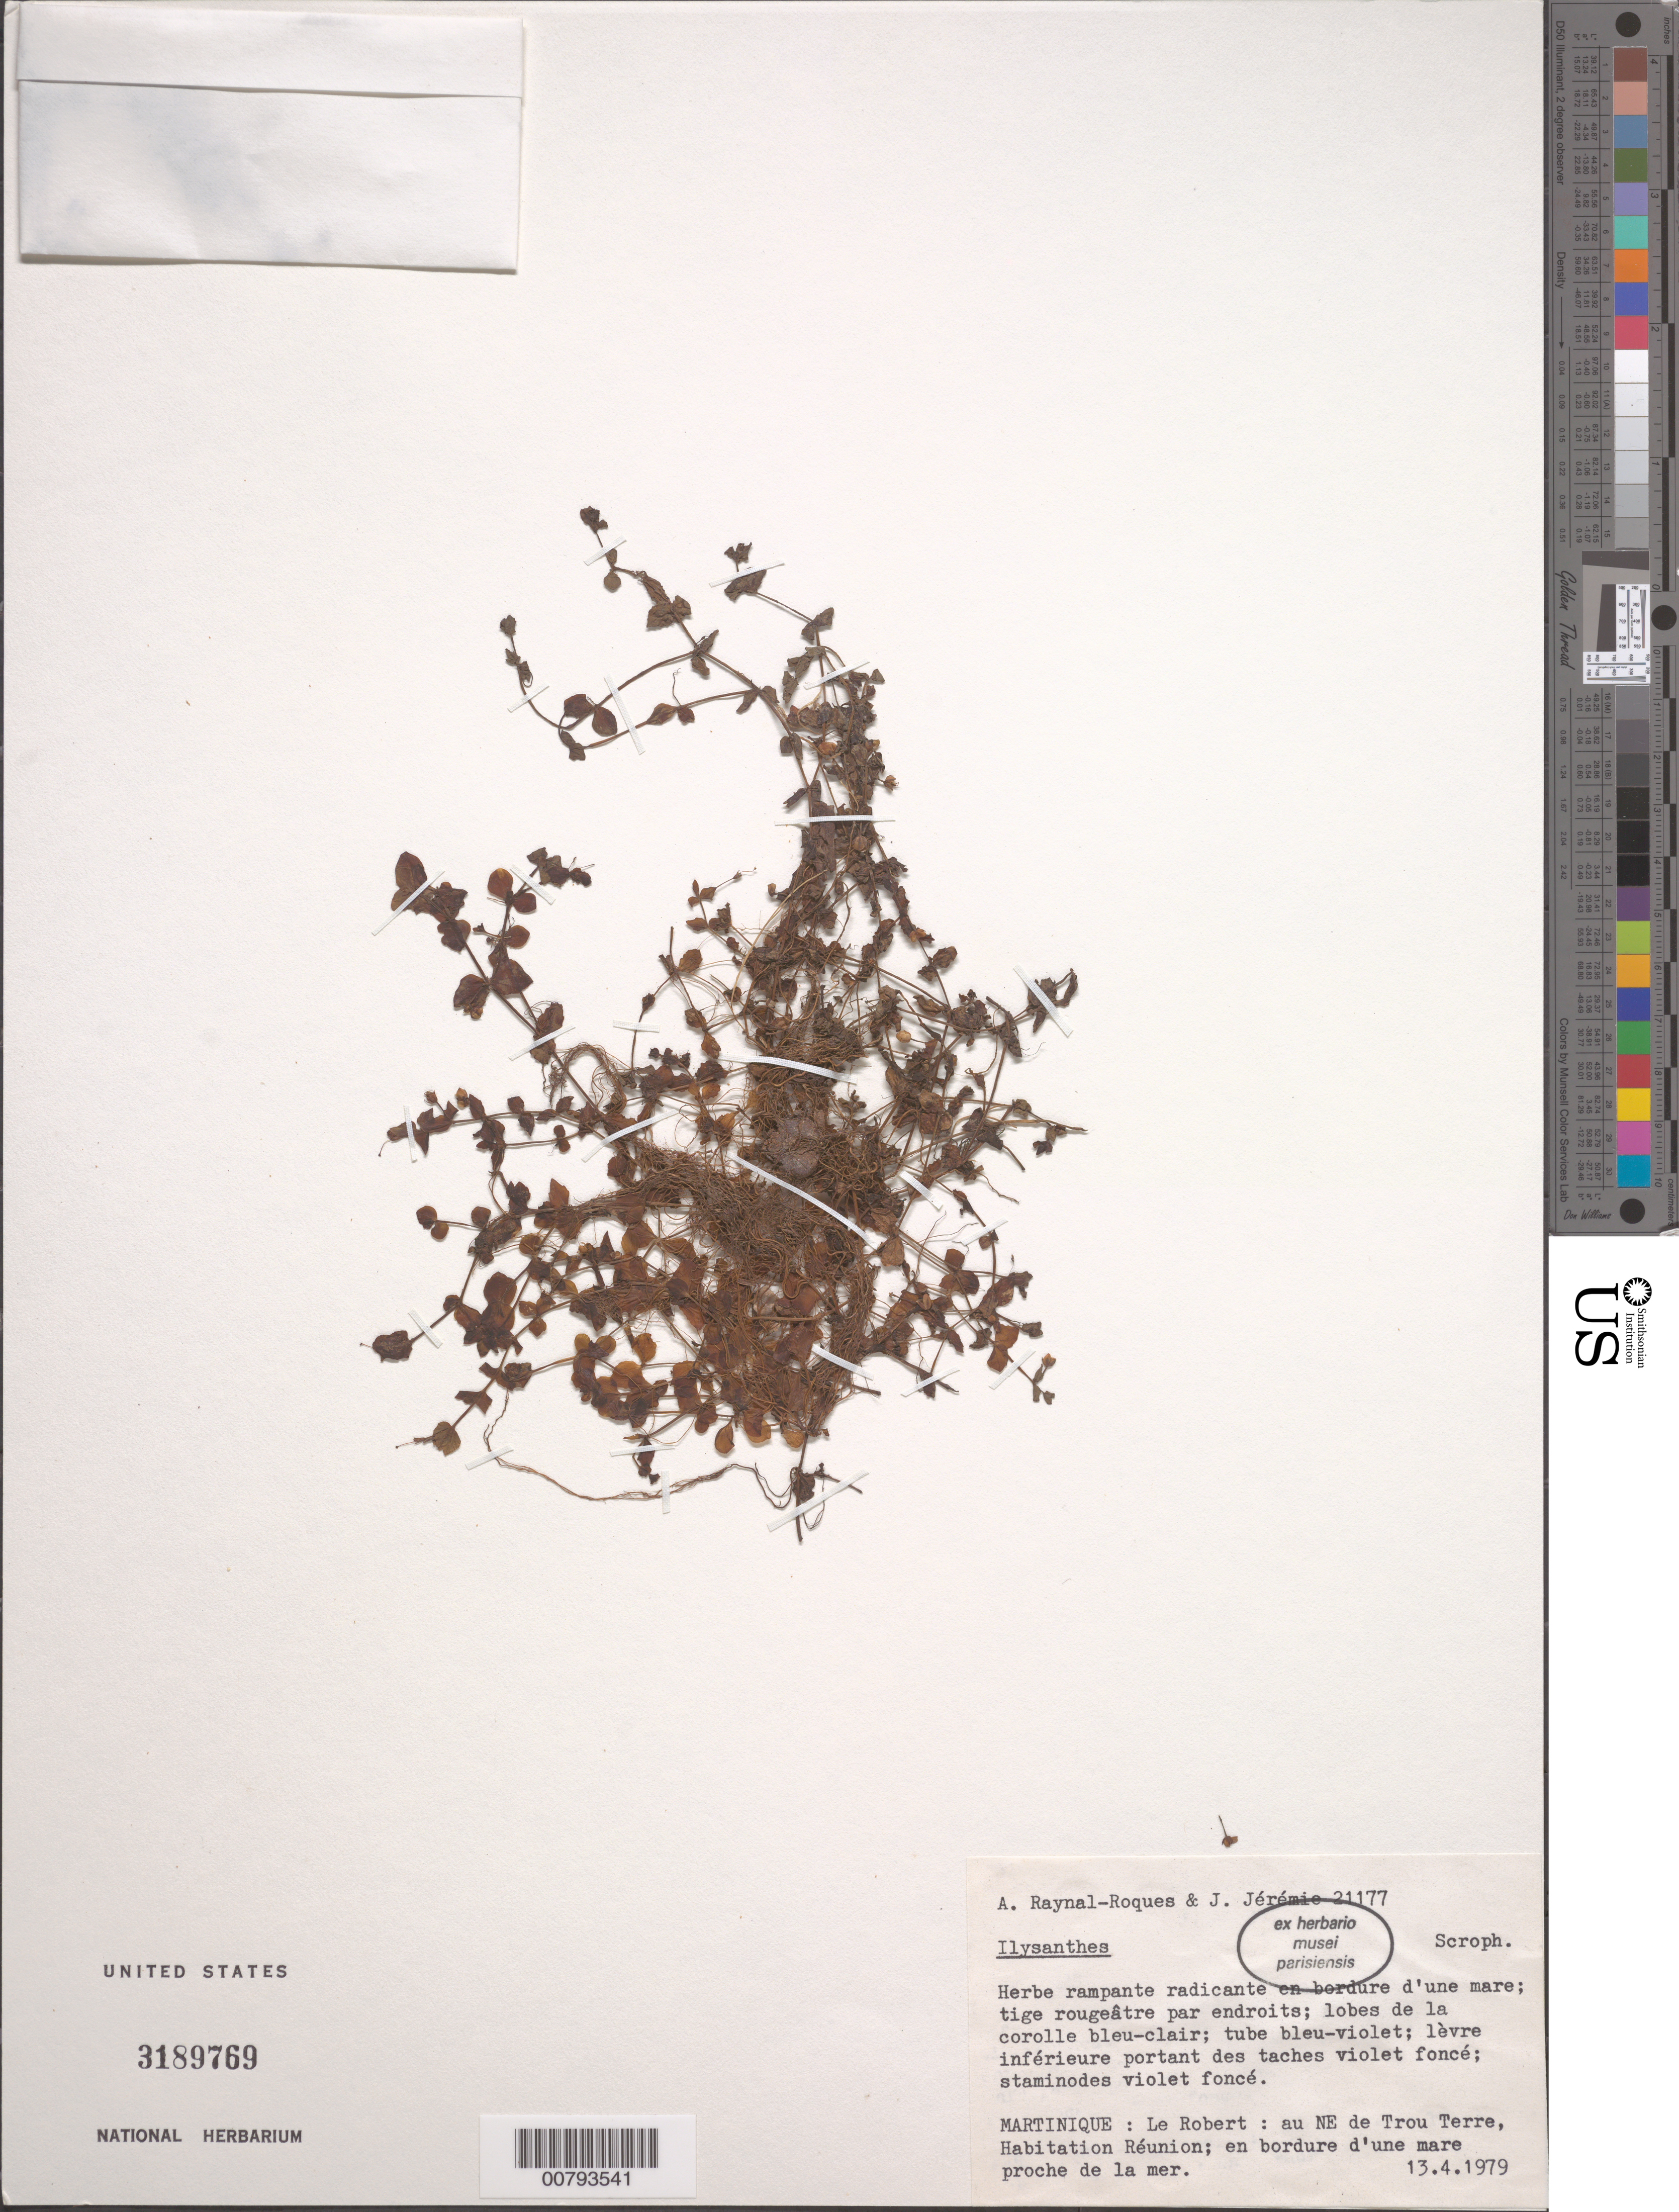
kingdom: Plantae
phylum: Tracheophyta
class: Magnoliopsida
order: Lamiales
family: Linderniaceae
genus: Lindernia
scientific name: Lindernia diffusa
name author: (L.) Wettst.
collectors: A. M. Raynal & J. Jérémie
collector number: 21177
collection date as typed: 13 Apr 1979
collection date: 1979-04-13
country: Martinique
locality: "Le Robert: au NE de Trou Terre, Habitation Réunion; en bordure d'une mare proche de la mer."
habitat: Seashore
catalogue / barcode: US 3189769